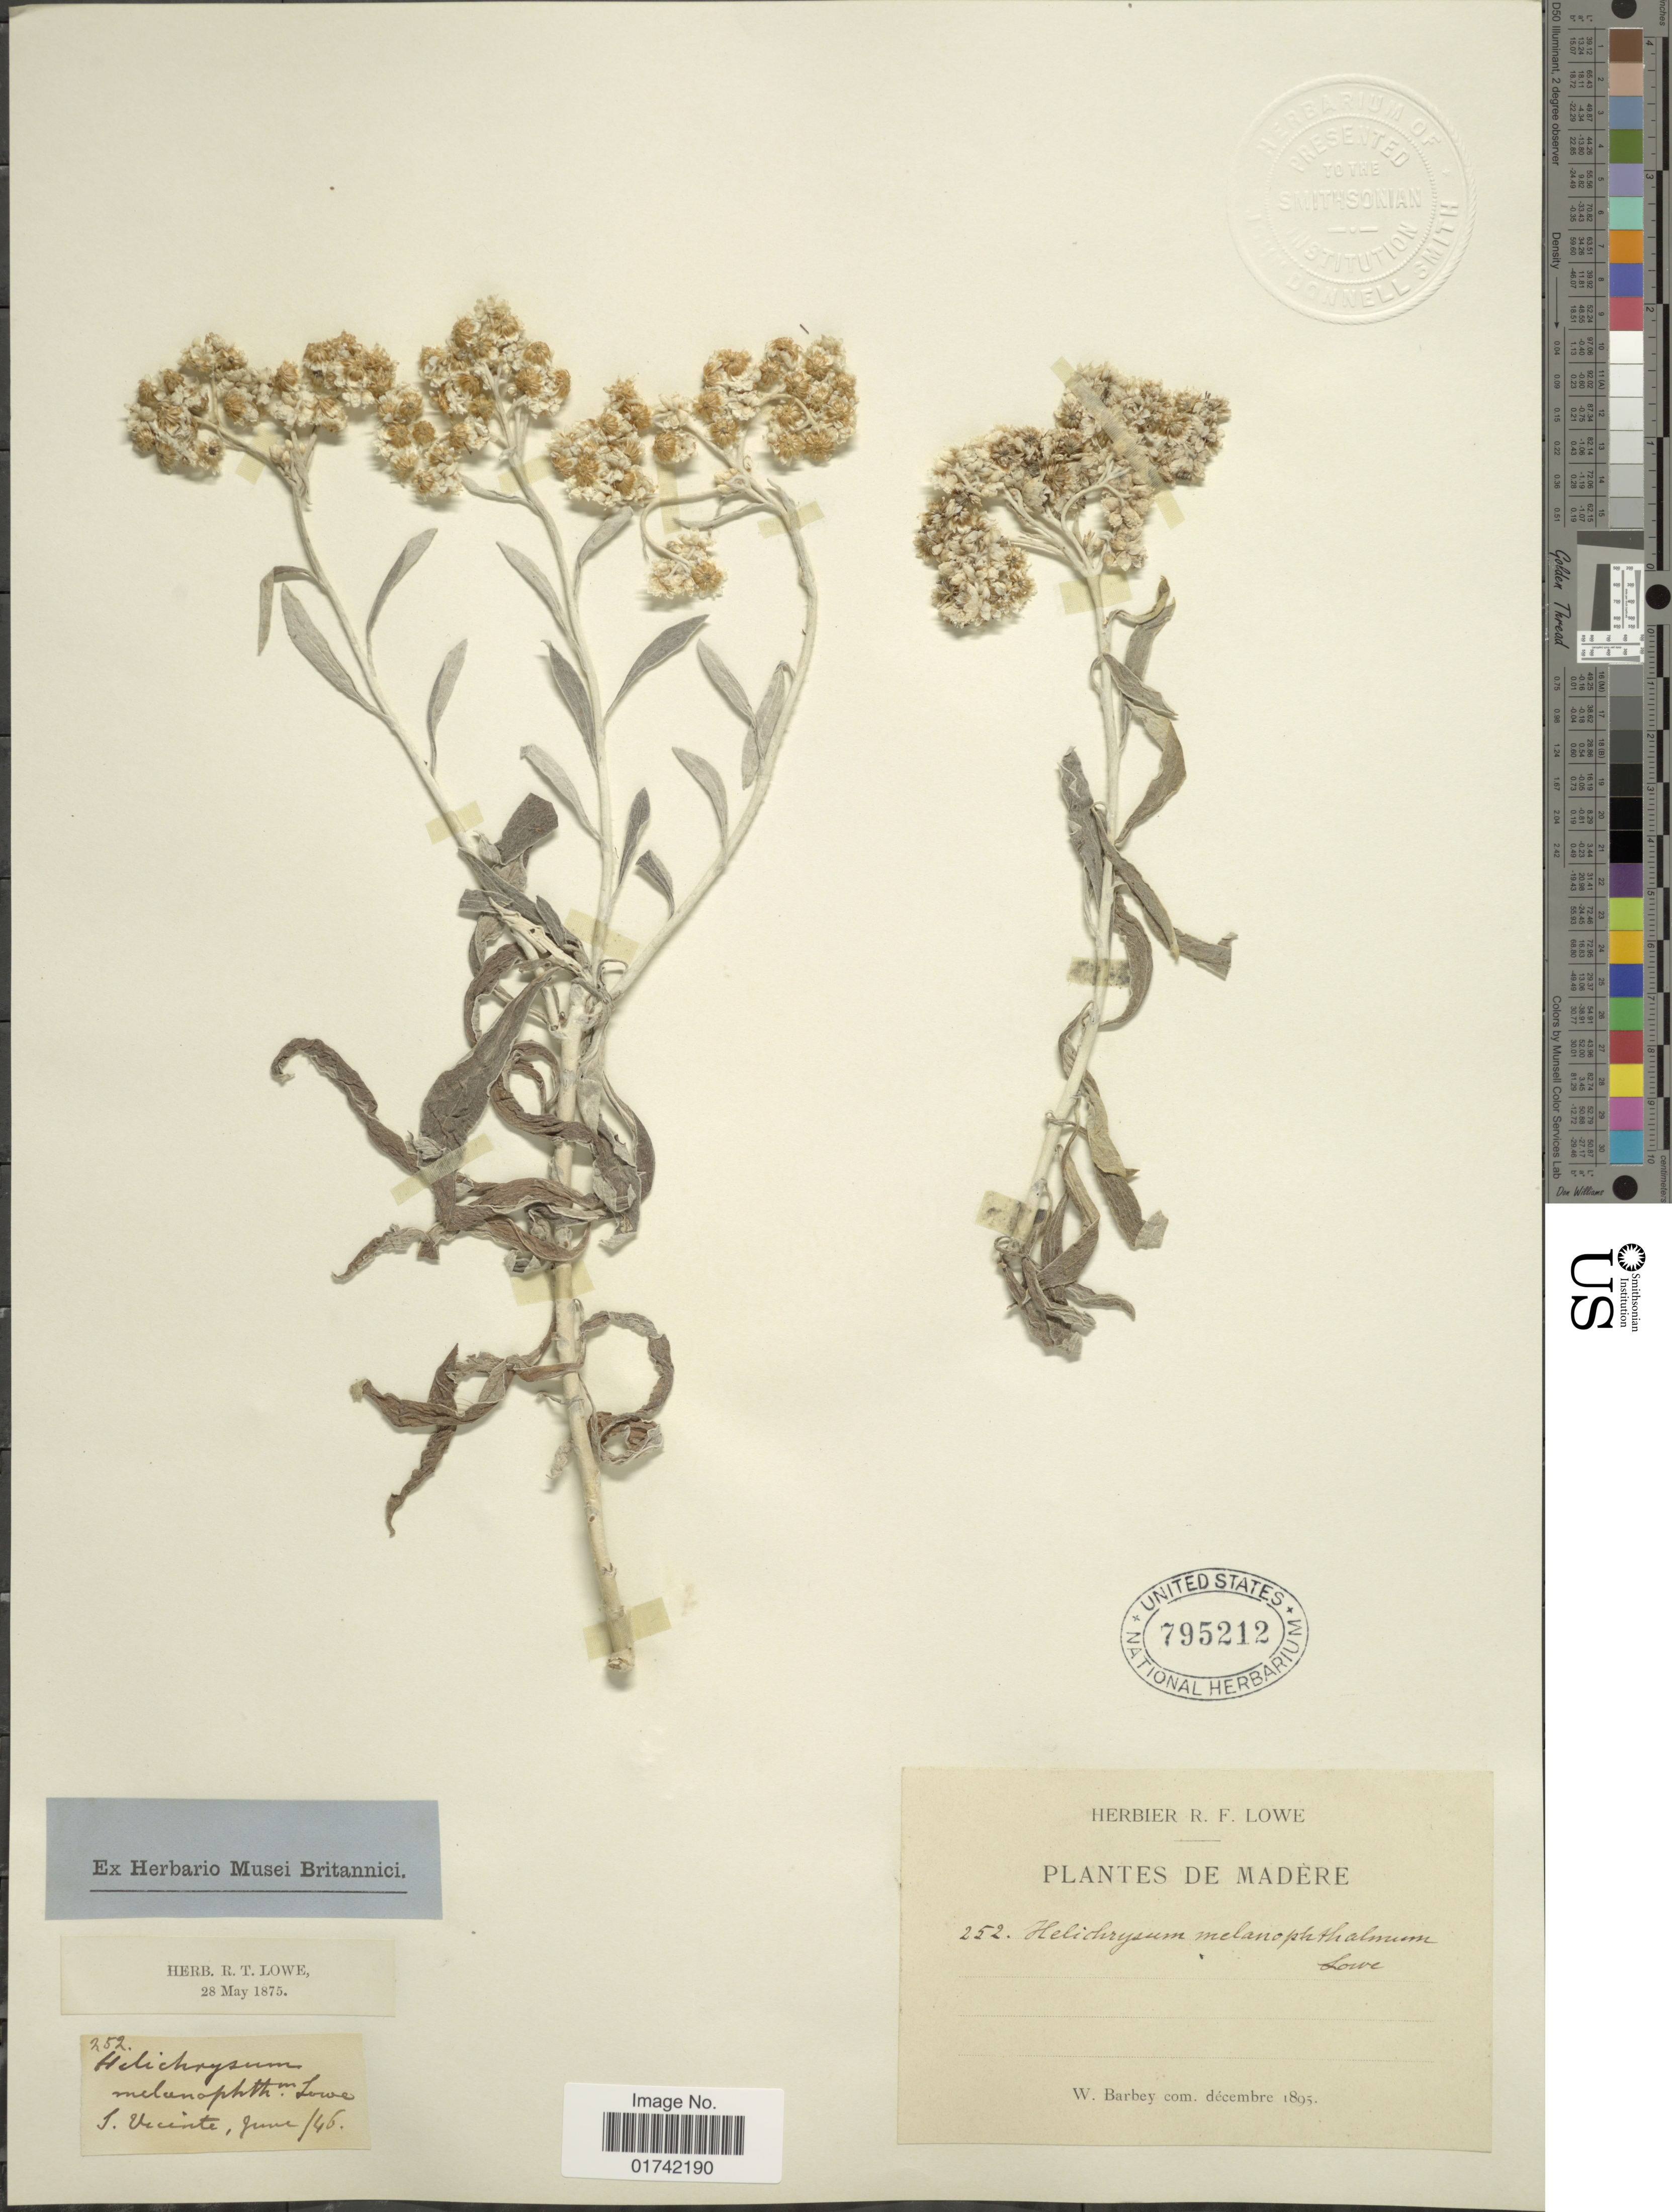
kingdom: Plantae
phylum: Tracheophyta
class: Magnoliopsida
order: Asterales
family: Asteraceae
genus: Helichrysum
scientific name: Helichrysum melanophthalmum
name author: DC.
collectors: J. Vicente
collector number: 252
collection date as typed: Transcribed d/m/y: /6/46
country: Portugal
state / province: Madeira (Aut. Reg.)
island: Madeira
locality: Madere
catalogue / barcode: US 795212